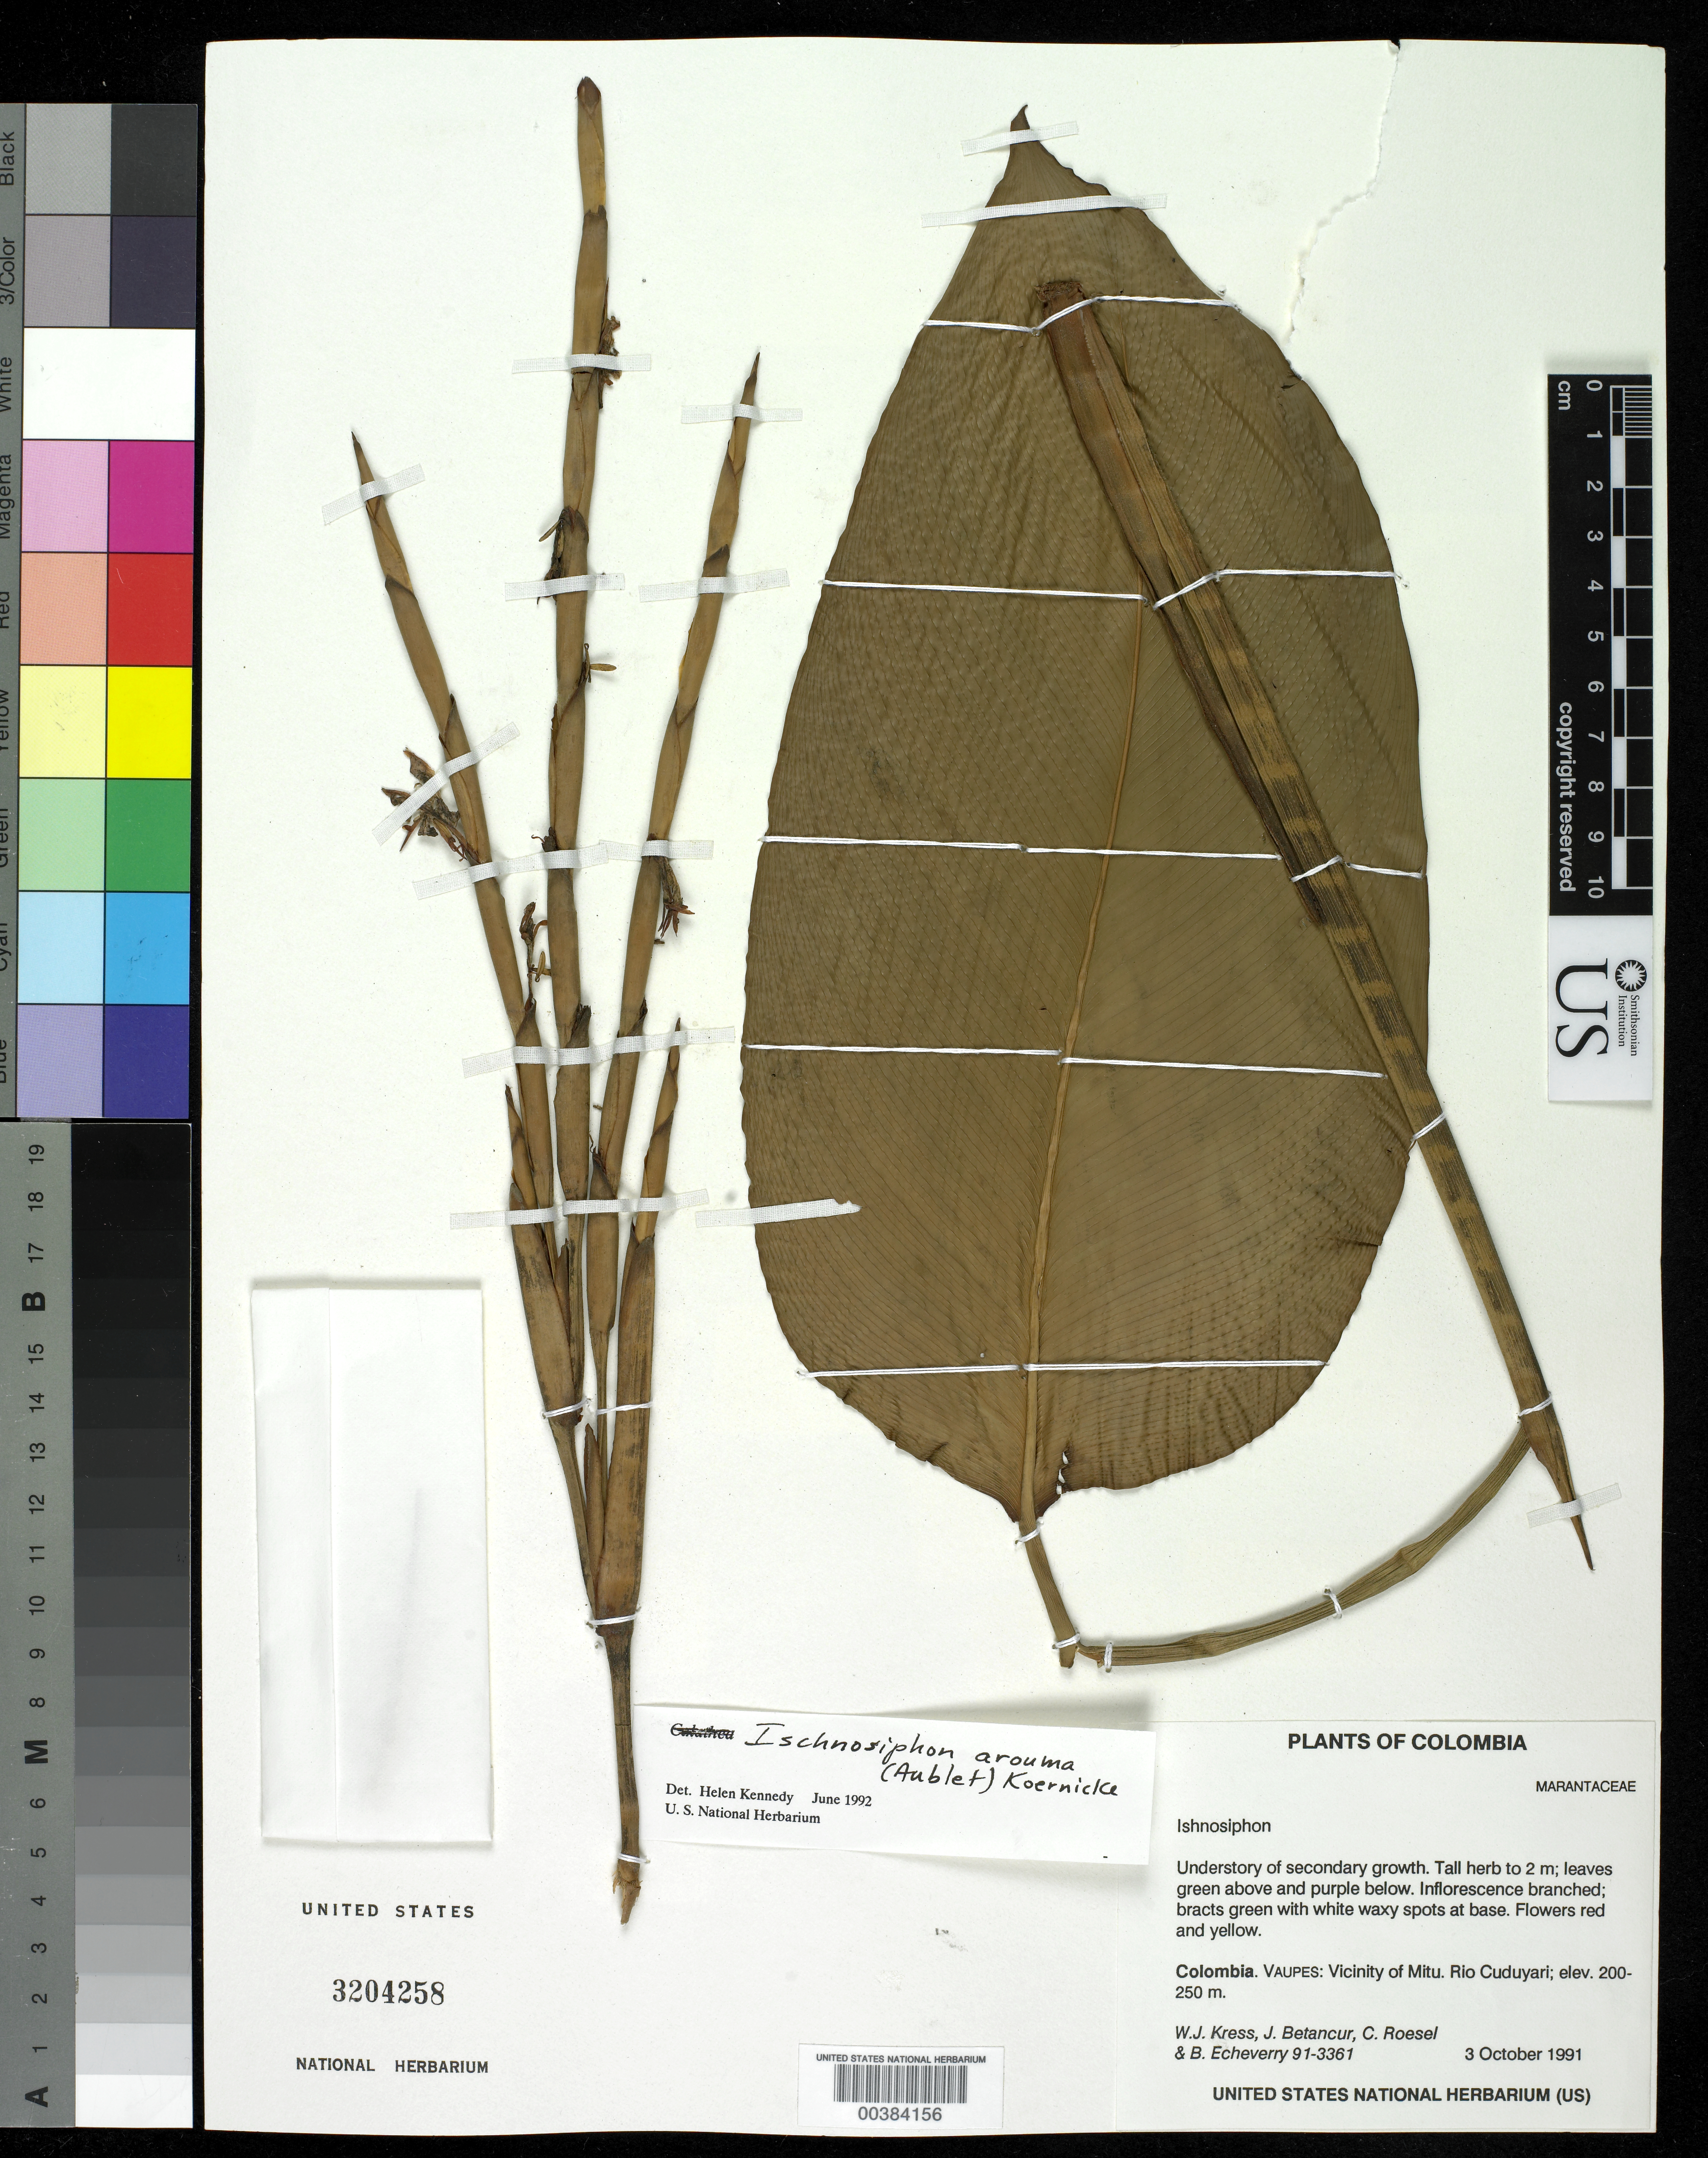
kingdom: Plantae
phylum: Tracheophyta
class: Liliopsida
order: Zingiberales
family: Marantaceae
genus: Ischnosiphon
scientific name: Ischnosiphon arouma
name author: (Aubl.) Körn.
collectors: W. J. Kress, J. C. Betancur, C. S. Roesel & B. Echeverry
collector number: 91-3361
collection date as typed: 03 Oct 1991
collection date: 1991-10-03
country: Colombia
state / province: Vaupés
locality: Vicinity of Mitu. Rio Cuduyari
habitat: Understory secondary growth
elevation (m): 200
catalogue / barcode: US 3204258